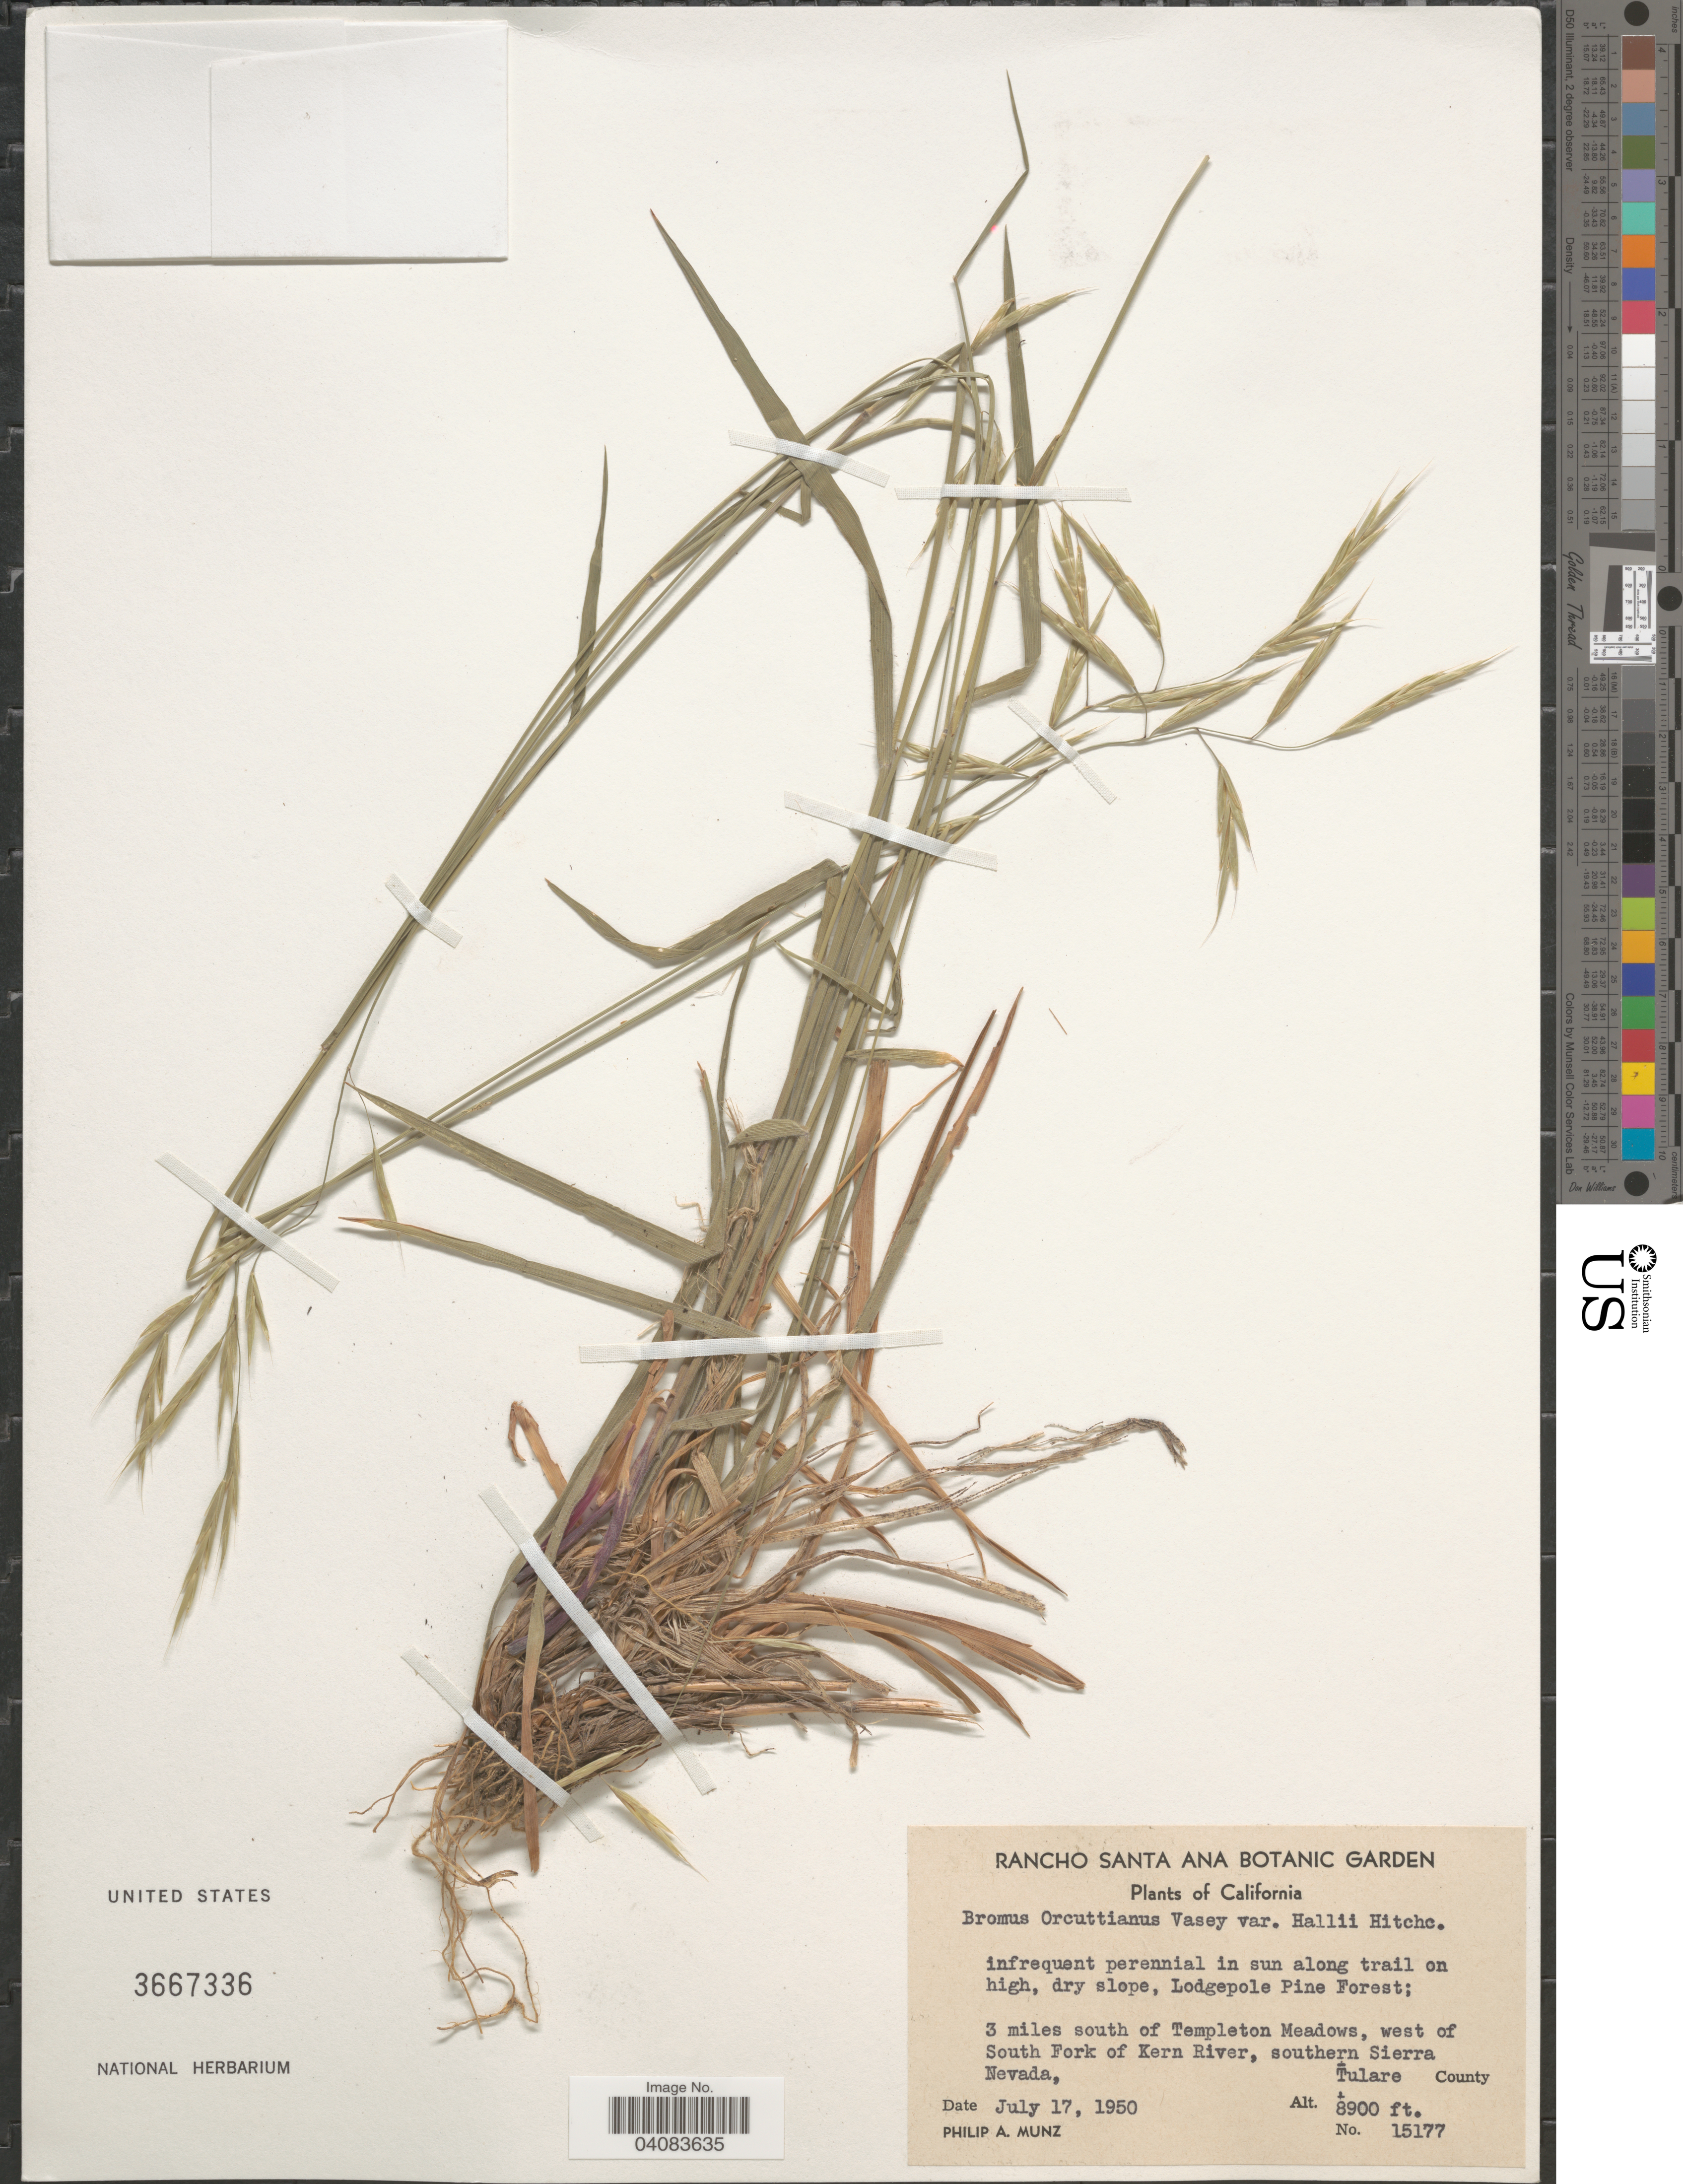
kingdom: Plantae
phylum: Tracheophyta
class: Liliopsida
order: Poales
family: Poaceae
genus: Bromus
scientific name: Bromus orcuttianus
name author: Vasey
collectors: P. A. Munz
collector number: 15177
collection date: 1950-07-17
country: United States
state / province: California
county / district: Tulare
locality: Lodgepole Pine Forest. 3 miles south of Templeton Meadows, west of South Fork of Kern River, southern Sierra Nevada, Tulare County.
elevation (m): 2713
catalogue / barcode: US 3667336